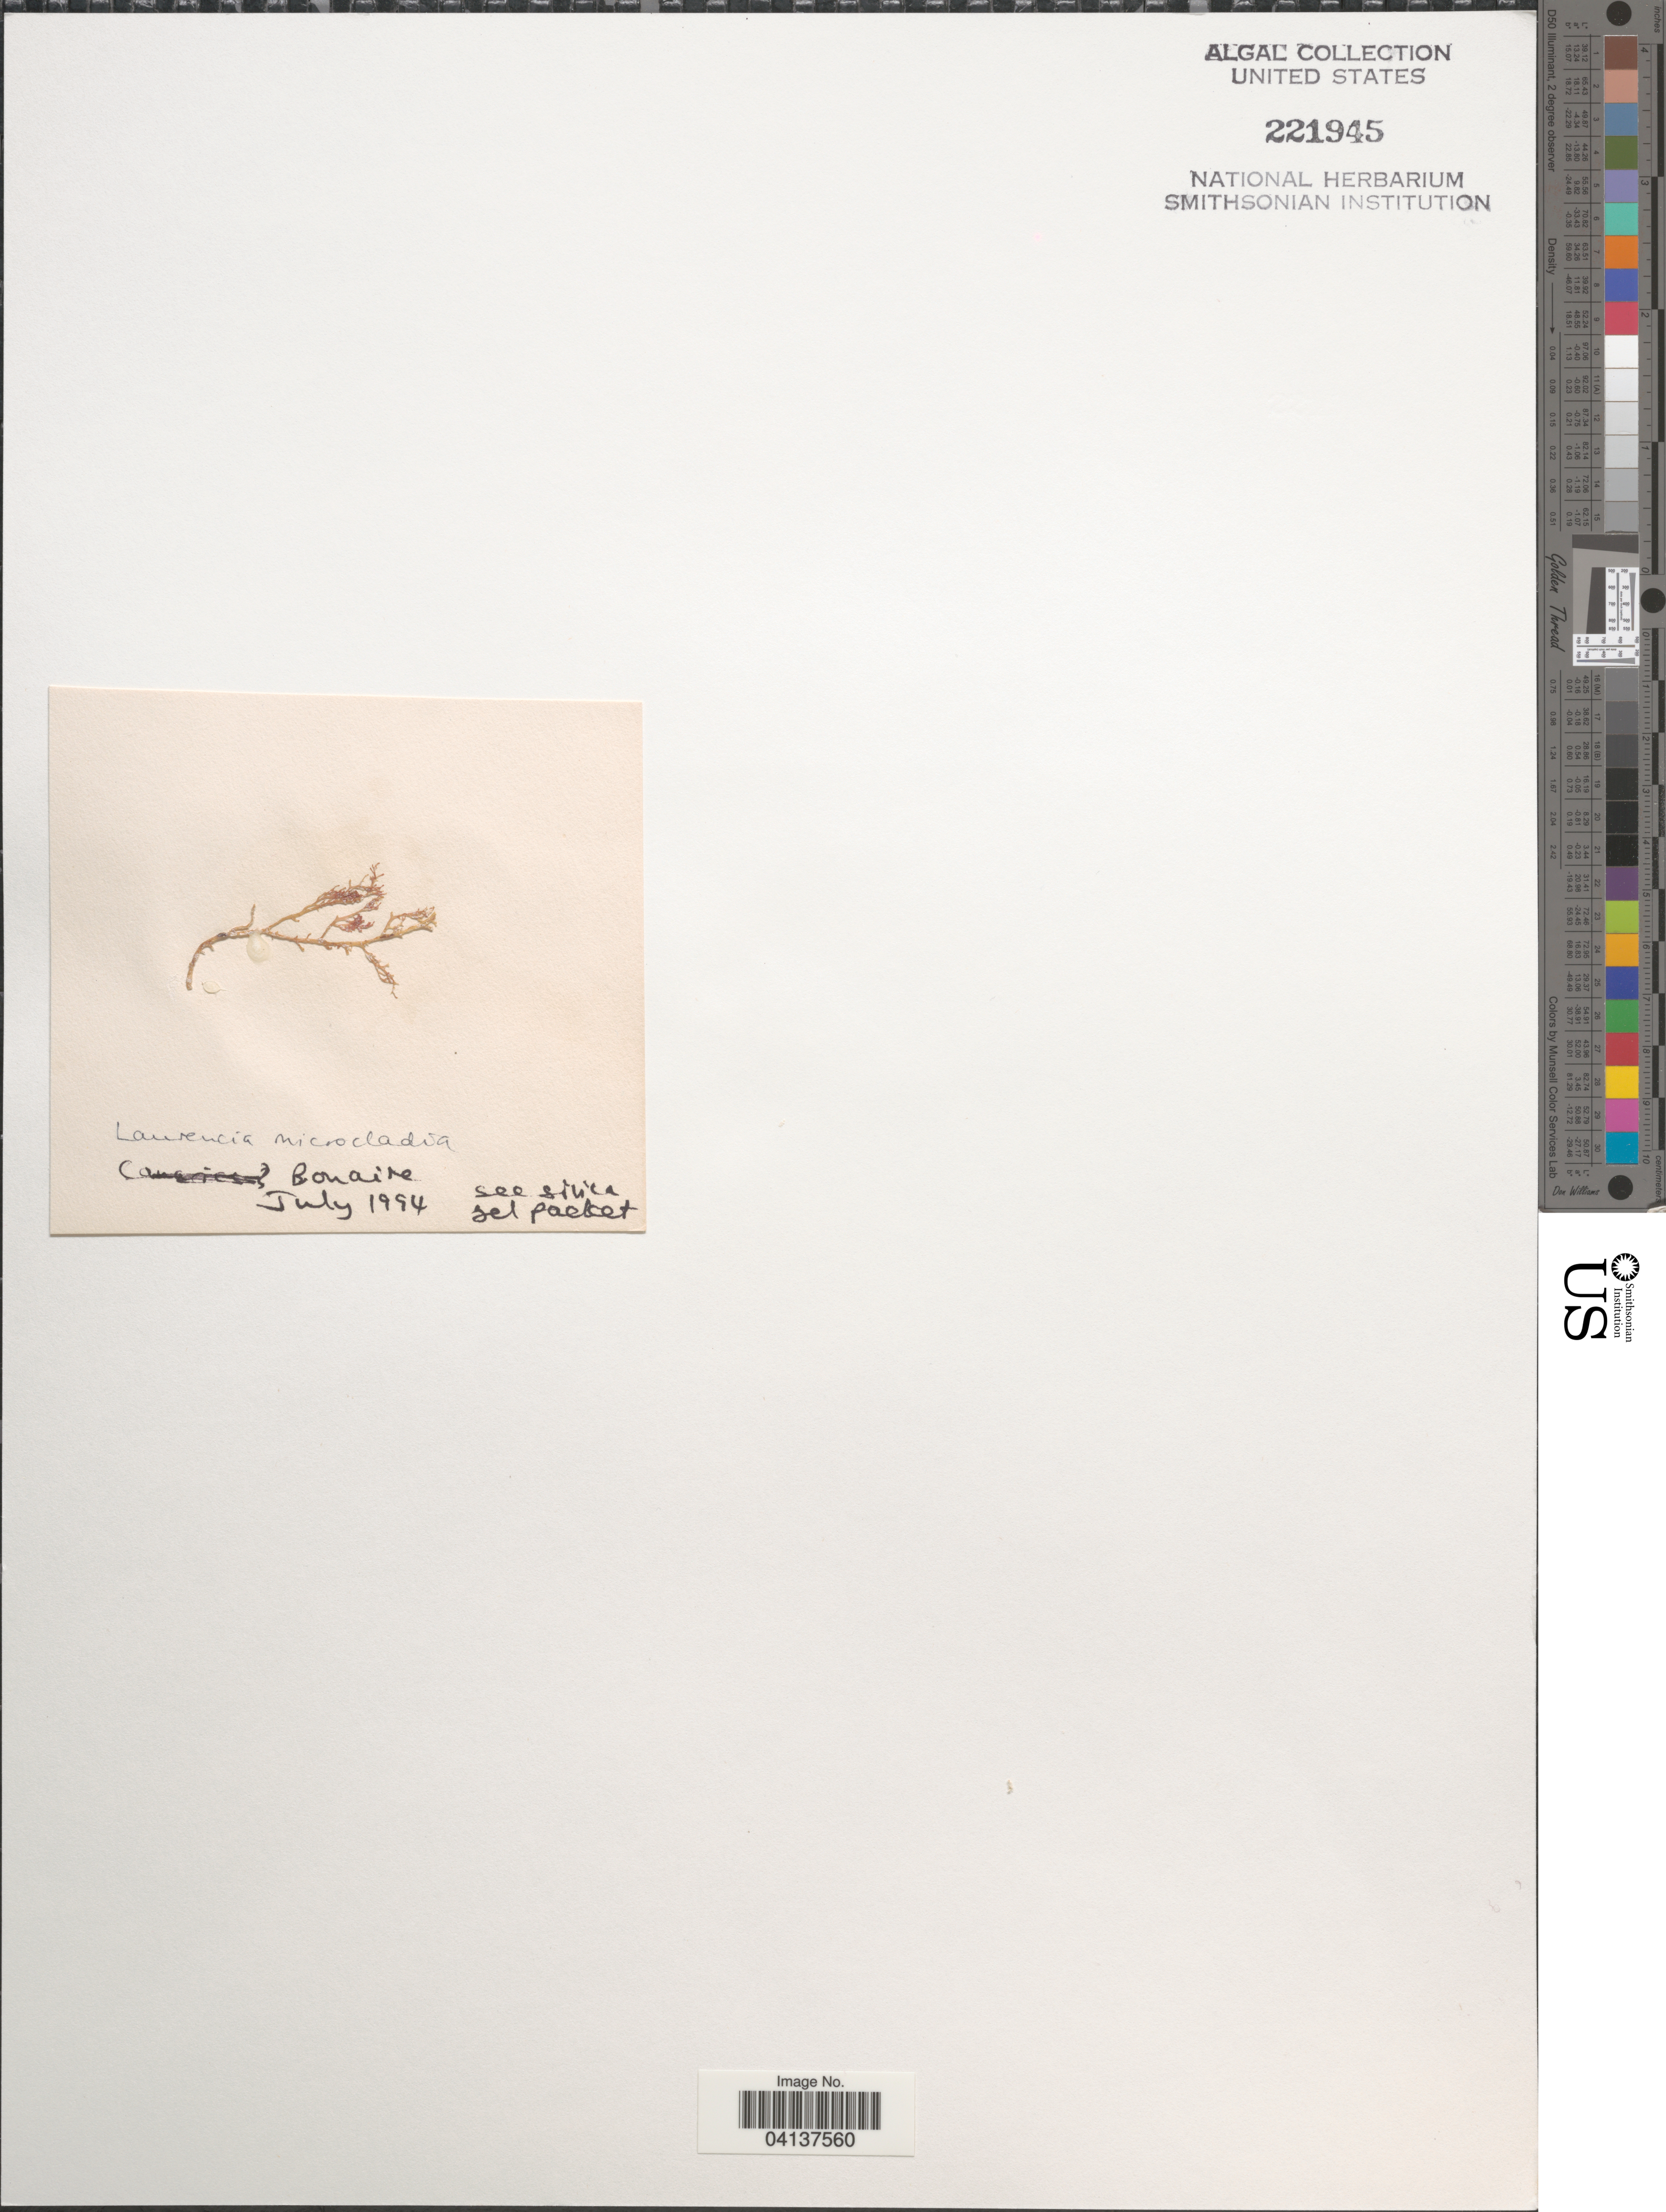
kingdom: Plantae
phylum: Rhodophyta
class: Florideophyceae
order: Ceramiales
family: Rhodomelaceae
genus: Laurencia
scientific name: Laurencia microcladia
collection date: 1994-07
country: Netherlands Antilles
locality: Bonaire.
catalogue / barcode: US 221945